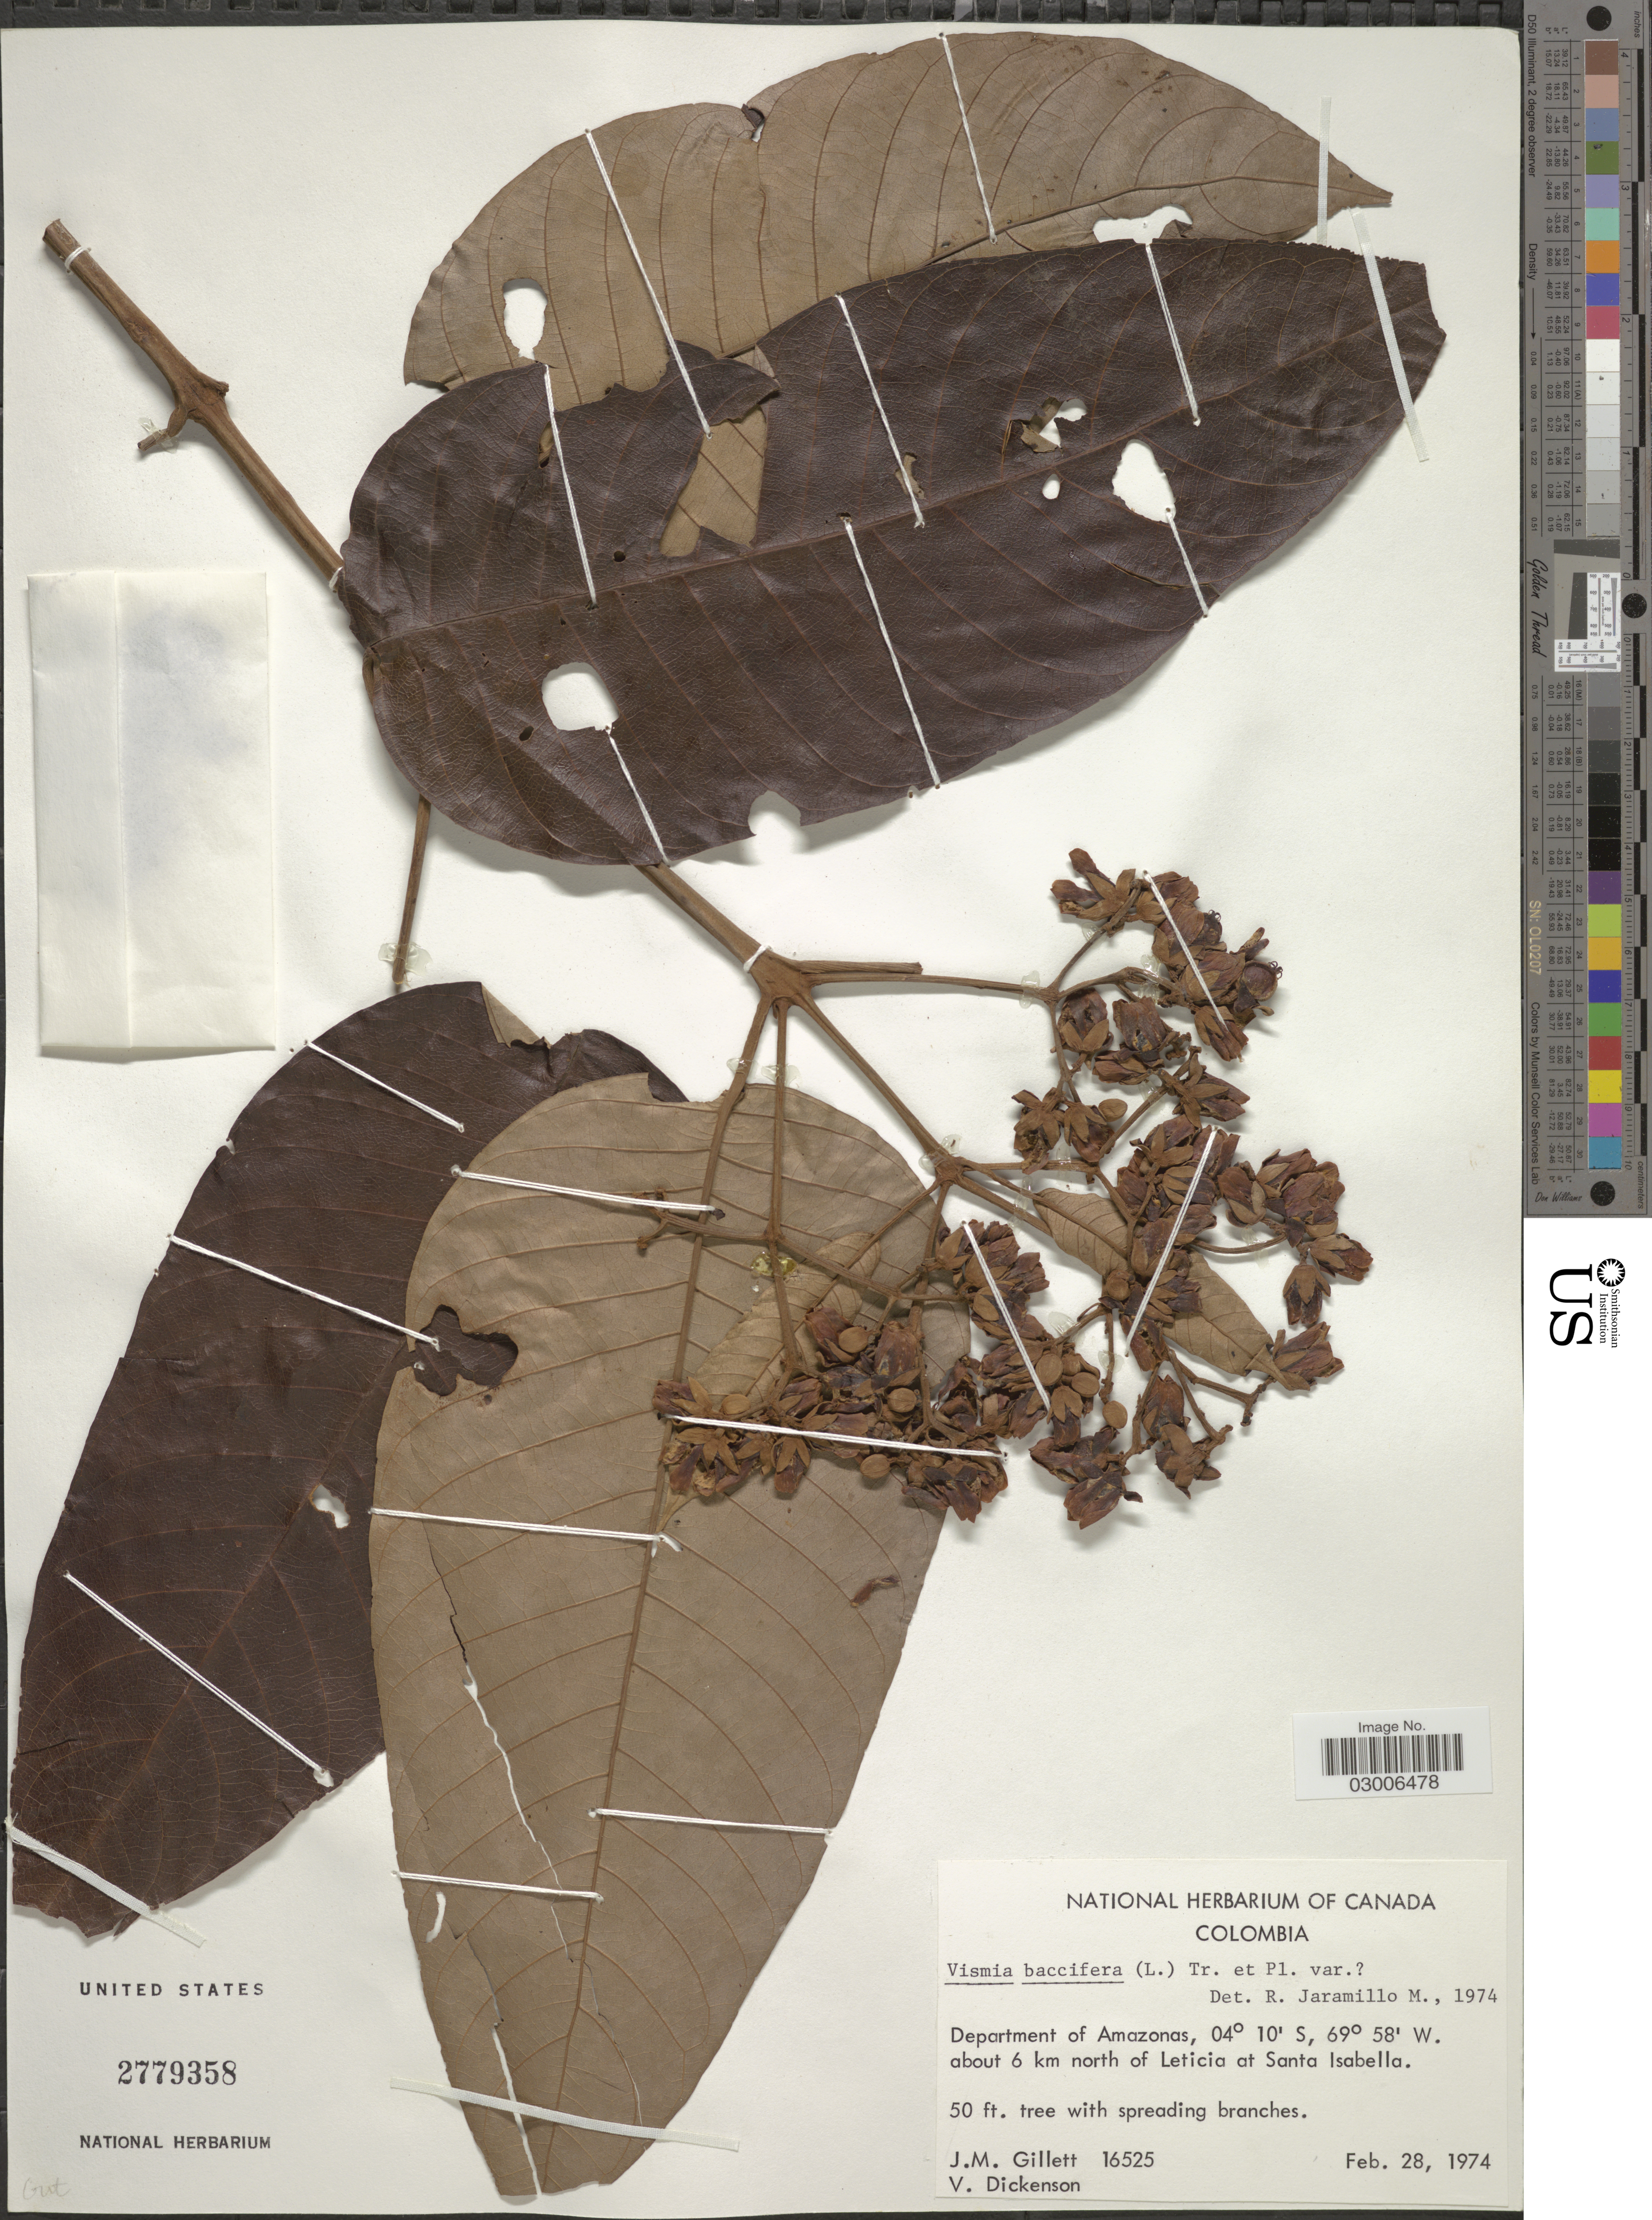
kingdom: Plantae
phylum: Tracheophyta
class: Magnoliopsida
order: Malpighiales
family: Hypericaceae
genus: Vismia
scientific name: Vismia baccifera subsp. baccifera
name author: (L.) Triana & Planch.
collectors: J. M. Gillett & V. Dickenson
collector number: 16525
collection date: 1974-02-28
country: Colombia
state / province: Amazônas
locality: Department of Amazonas, about 6 km north of Leticia at Santa Isabella.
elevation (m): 15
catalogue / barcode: US 2779358